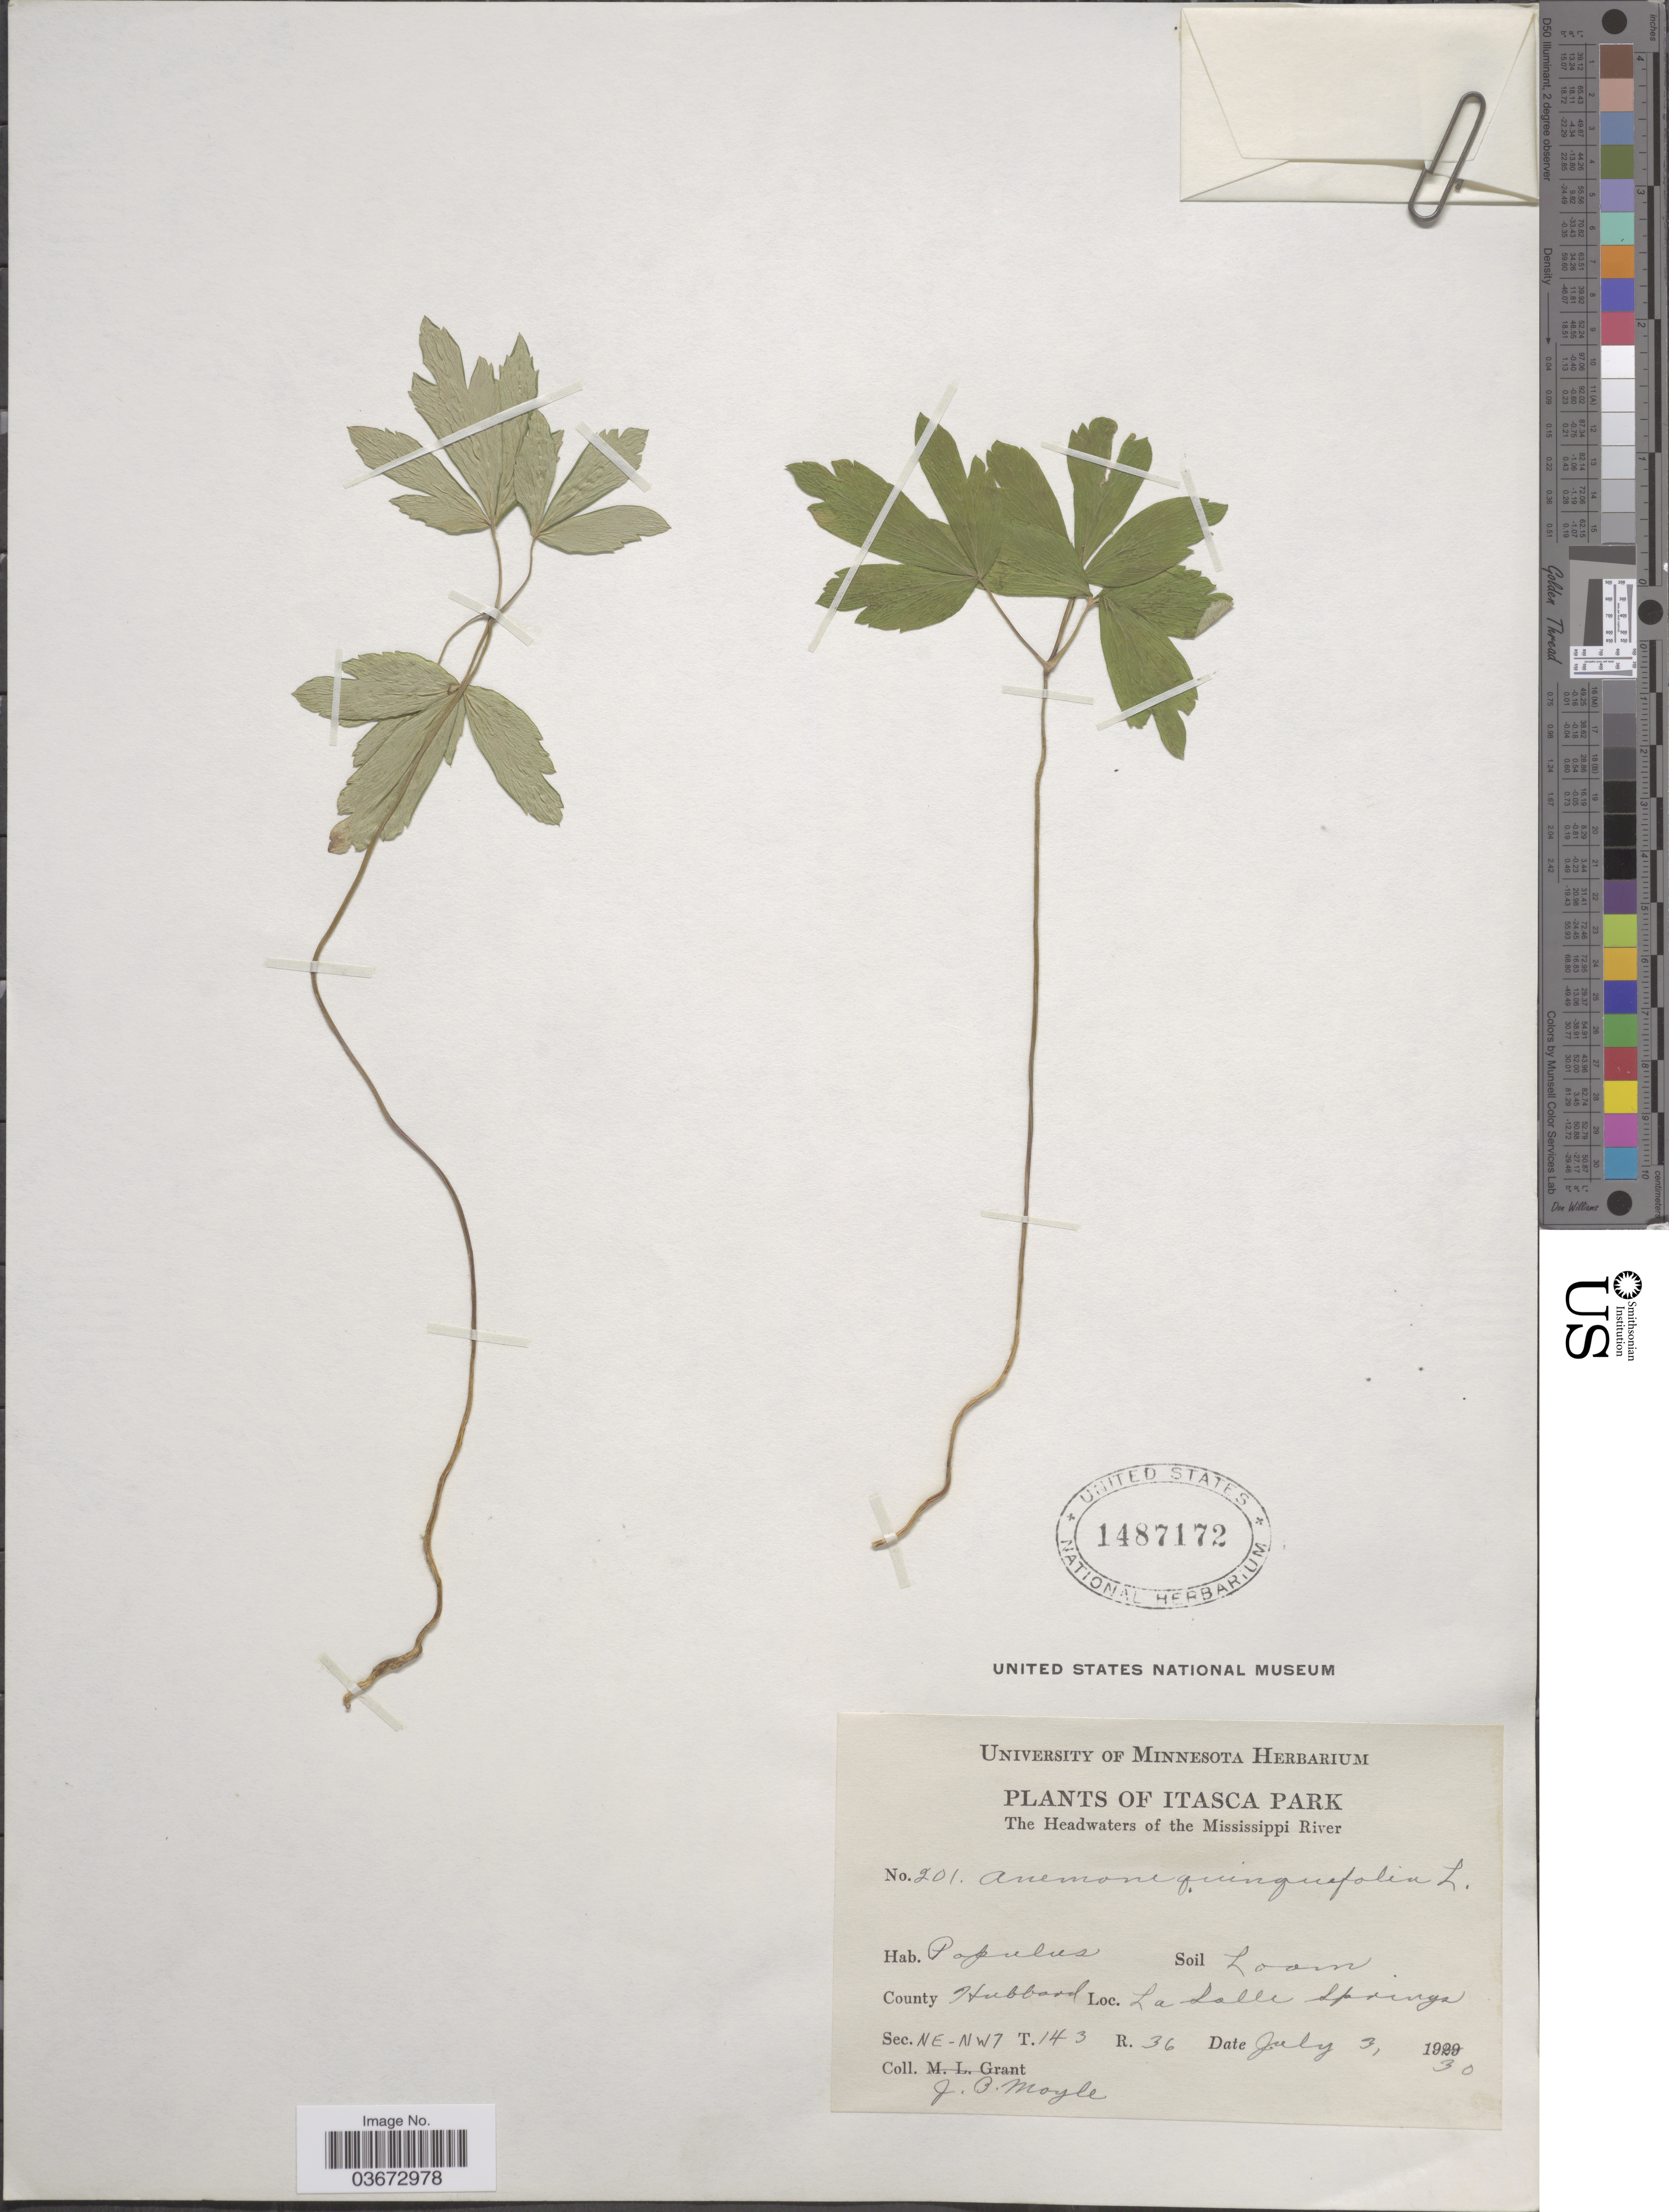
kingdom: Plantae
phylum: Tracheophyta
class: Magnoliopsida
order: Ranunculales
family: Ranunculaceae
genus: Anemone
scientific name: Anemone quinquefolia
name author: L.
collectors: J. Moyle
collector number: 201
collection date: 1930-07-03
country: United States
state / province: Minnesota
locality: Itasca Park. The Headwaters of the Mississippi River. County Hubbard. La Salle Springs. Sec. NE - NW7 T.143 R.36.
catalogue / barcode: US 1487172